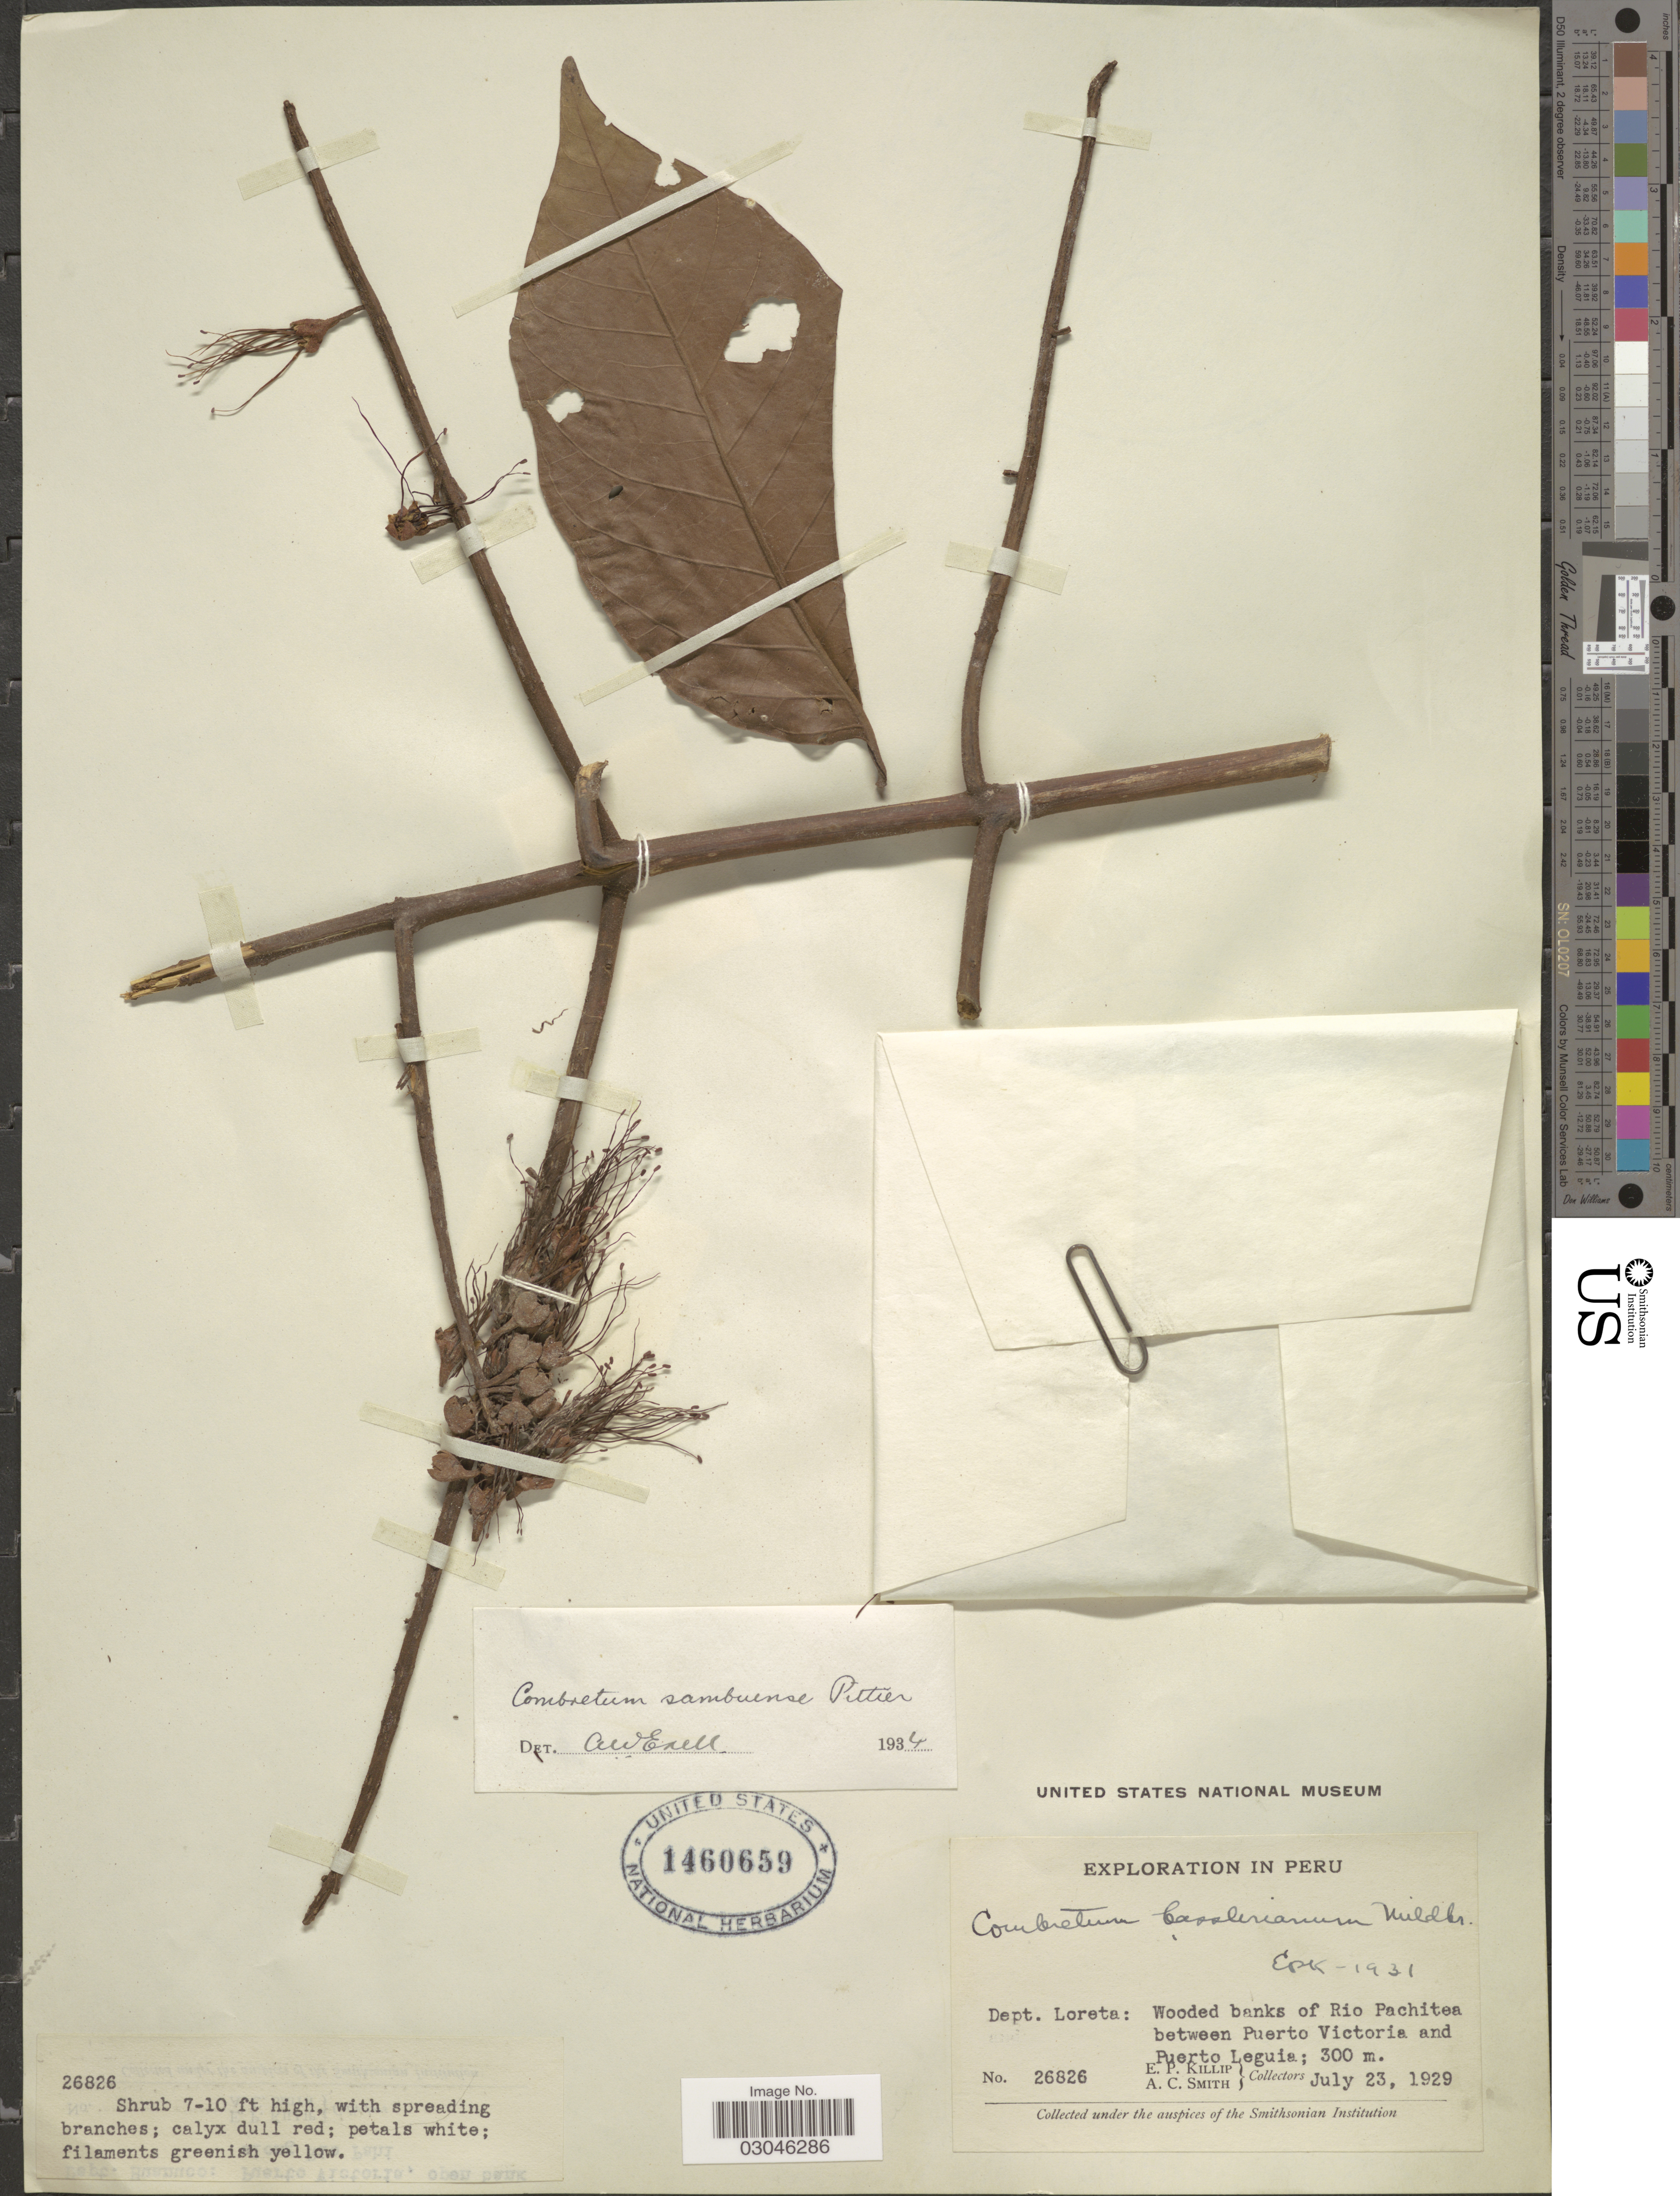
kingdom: Plantae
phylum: Tracheophyta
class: Magnoliopsida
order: Myrtales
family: Combretaceae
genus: Combretum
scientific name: Combretum sambuense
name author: Pittier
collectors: E. P. Killip & A. C. Smith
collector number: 26826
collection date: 1929-07-23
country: Peru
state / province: Loreto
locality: Dept. Loreta: Wooded banks of Rio Pachitea between Puerto Victoria and Puerto Leguia.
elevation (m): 300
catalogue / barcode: US 1460659